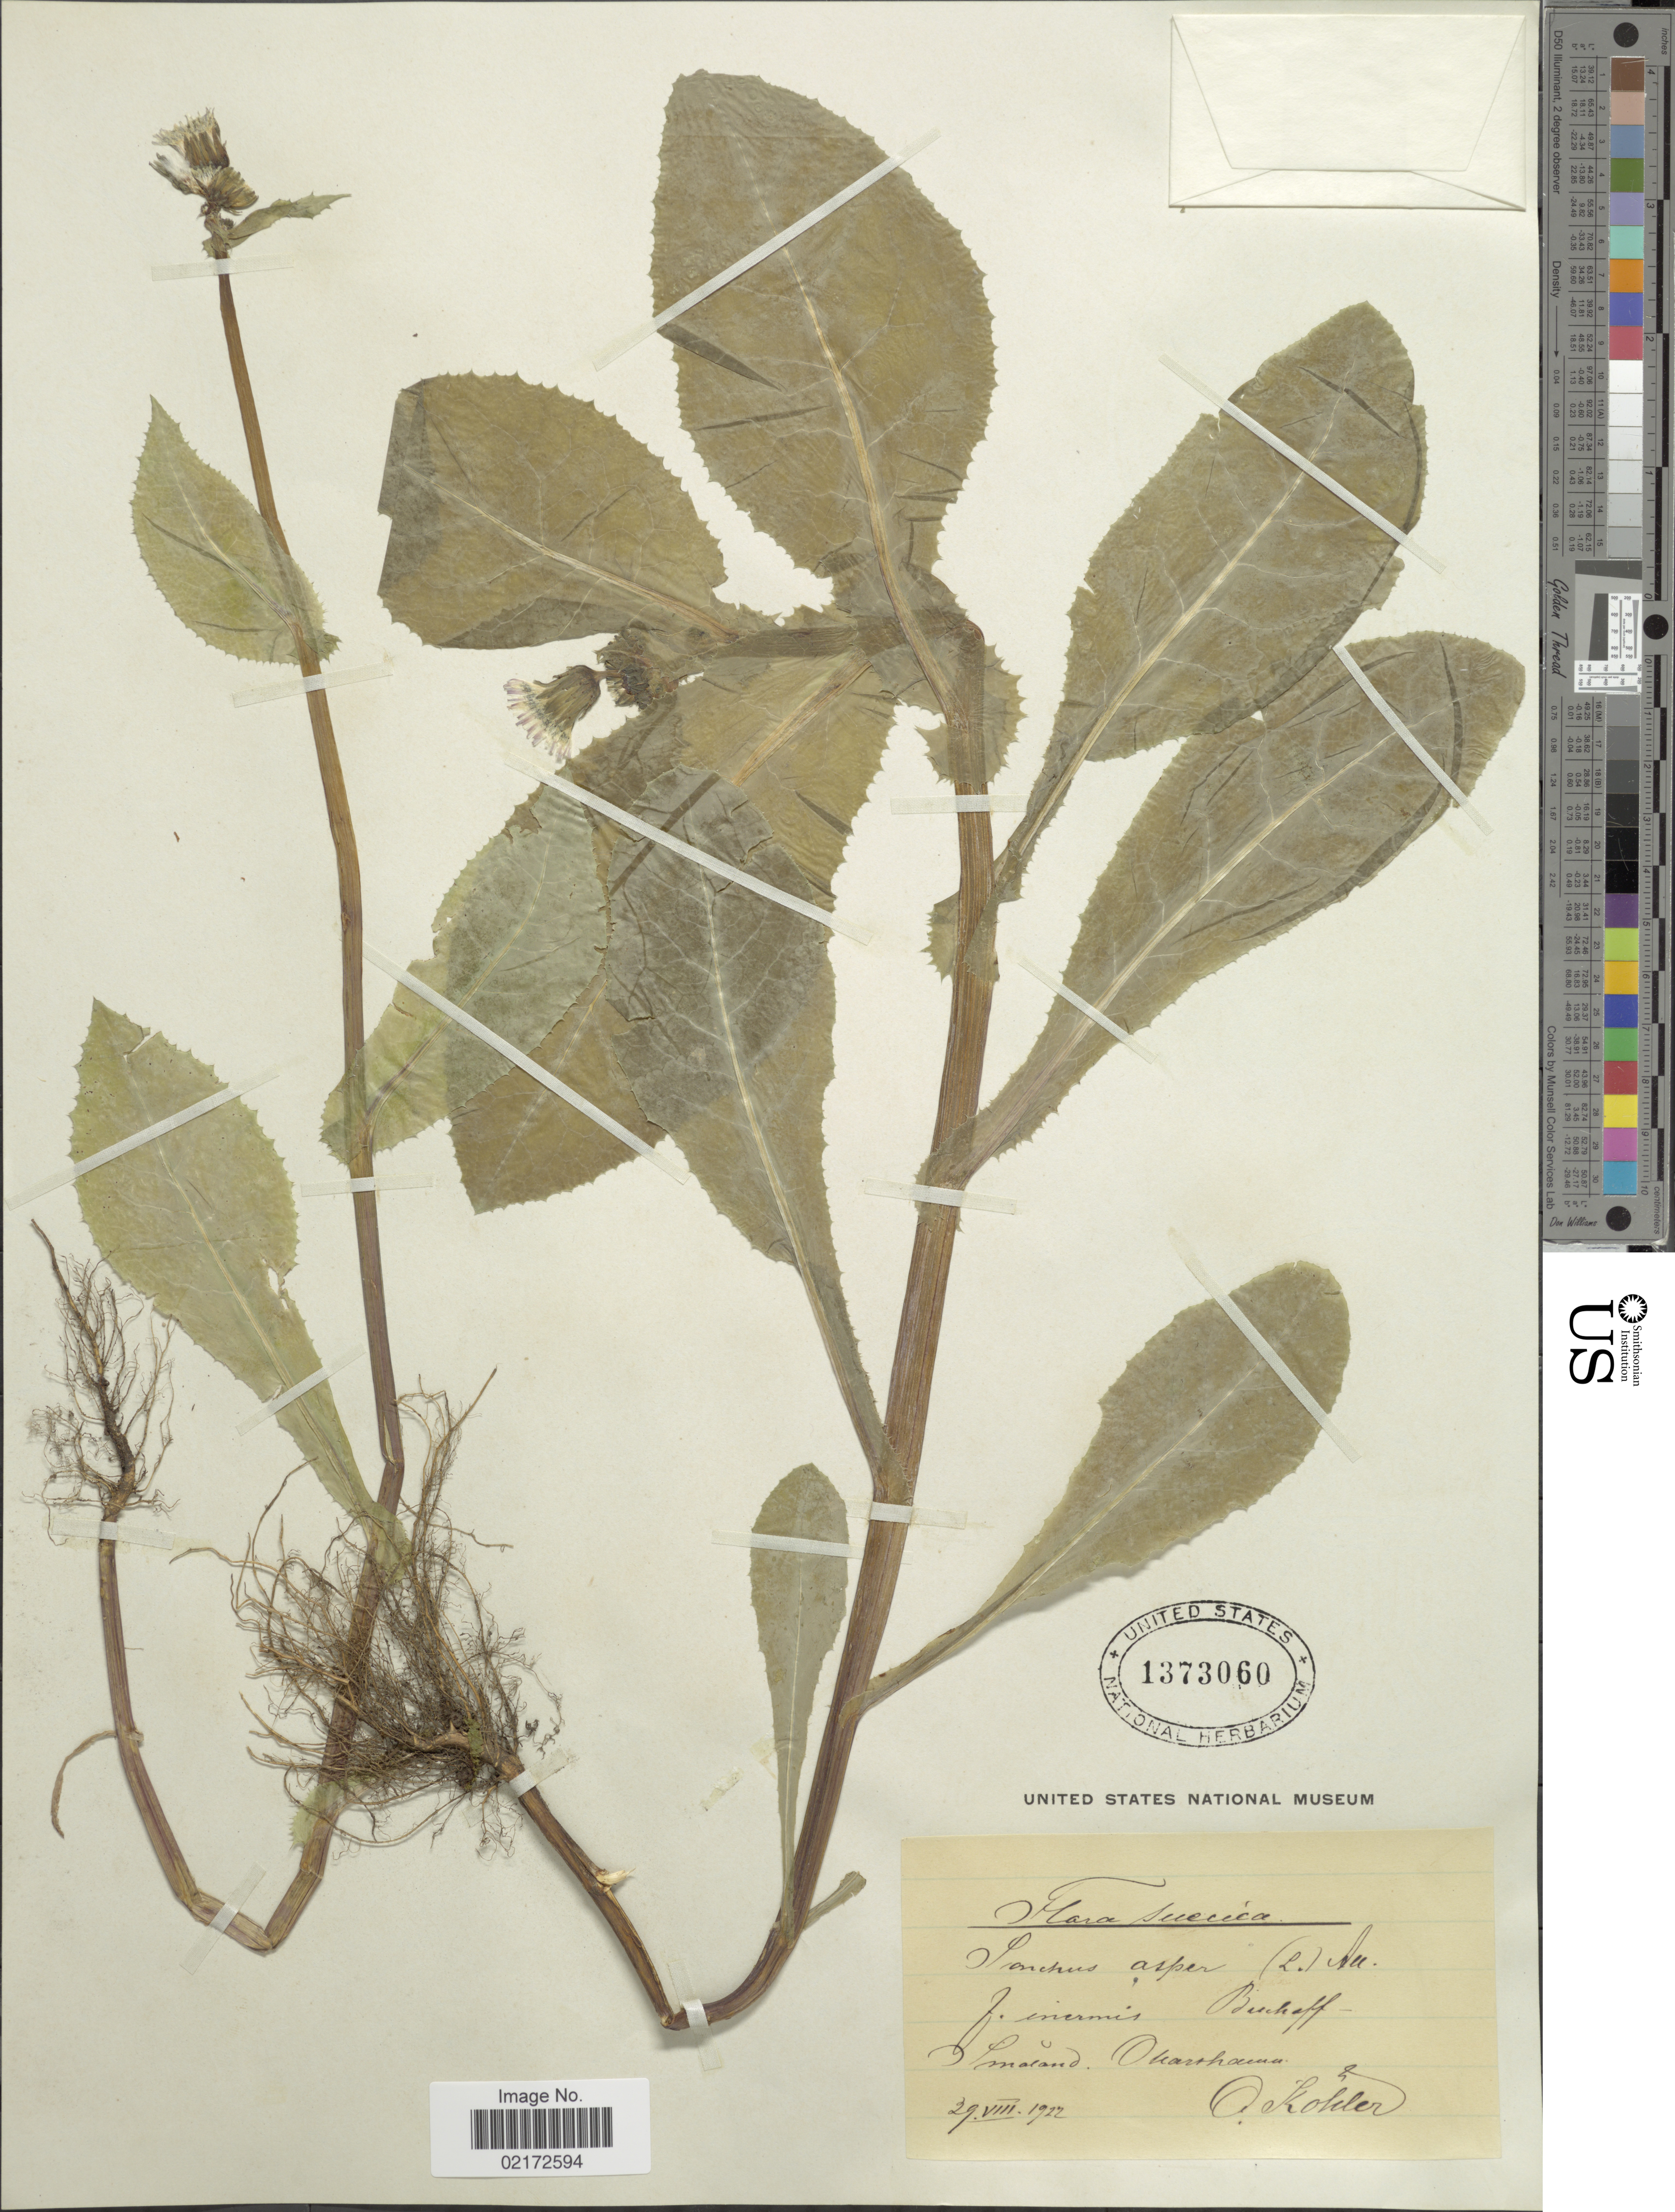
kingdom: Plantae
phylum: Tracheophyta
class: Magnoliopsida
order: Asterales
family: Asteraceae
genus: Sonchus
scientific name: Sonchus asper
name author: (L.) Hill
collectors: O. Köhler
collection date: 1922-08-29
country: Sweden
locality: Suecica. [illegible text]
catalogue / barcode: US 1373060